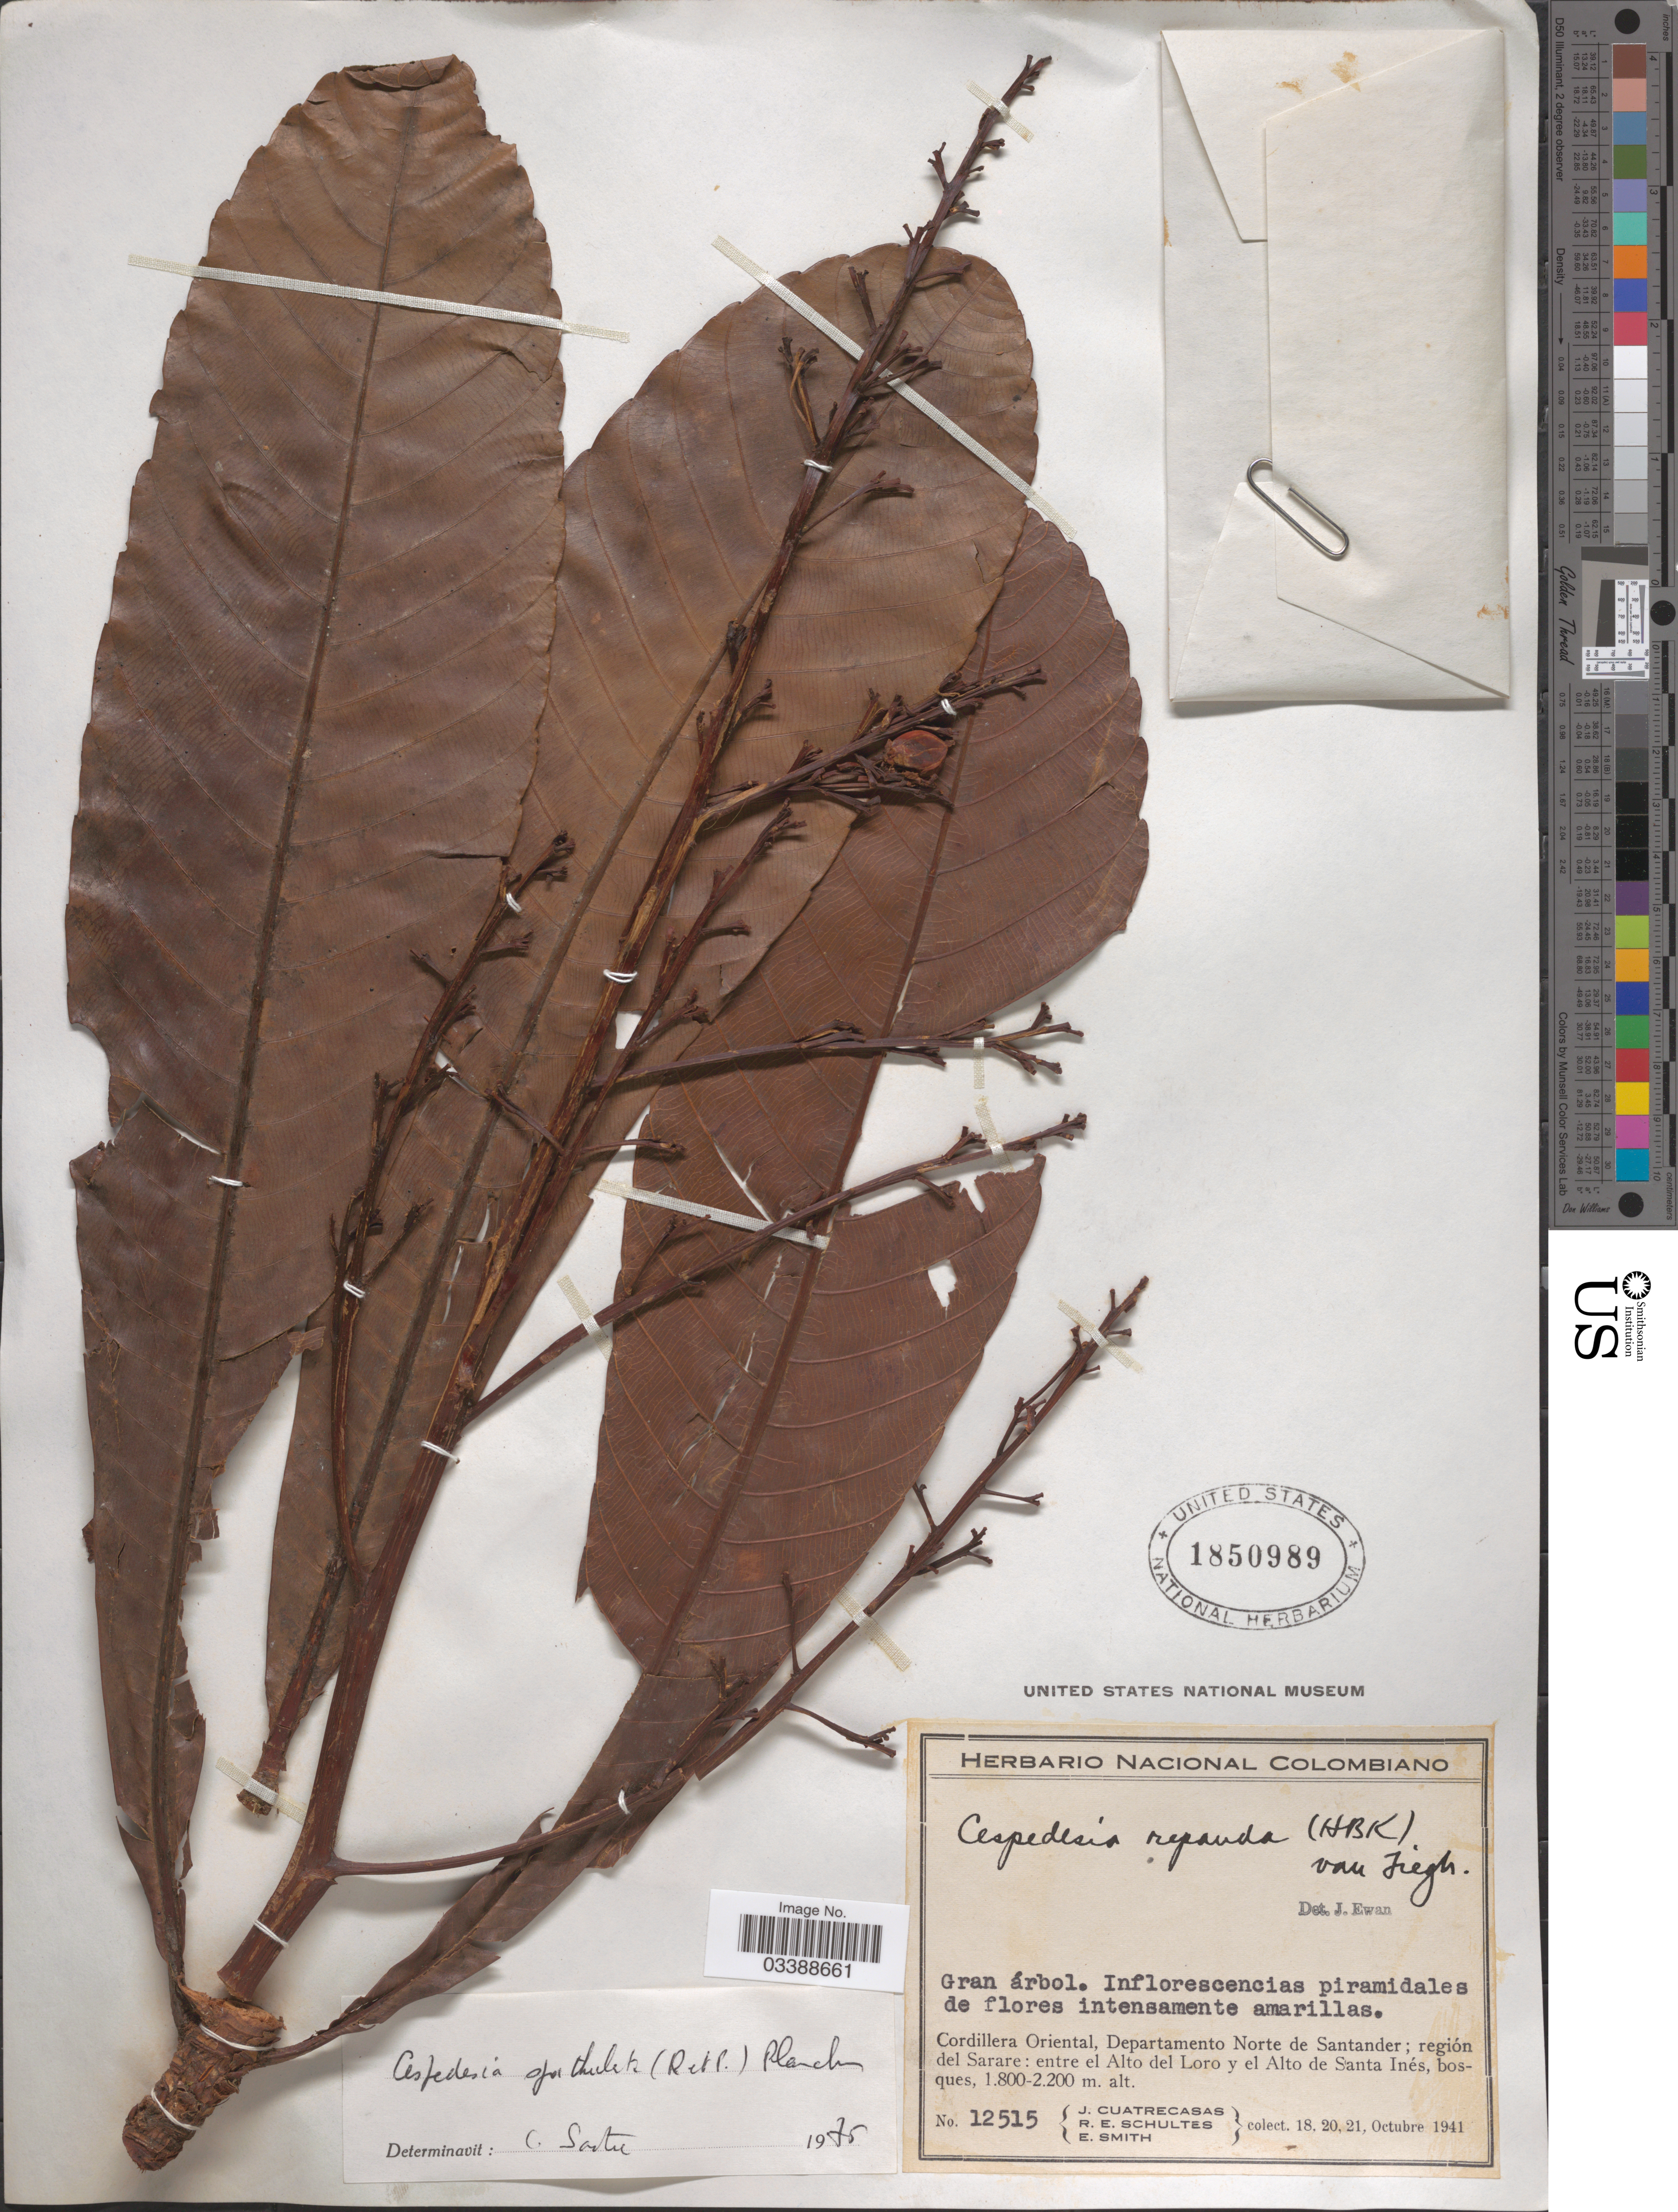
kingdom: Plantae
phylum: Tracheophyta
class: Magnoliopsida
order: Malpighiales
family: Ochnaceae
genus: Cespedesia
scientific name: Cespedesia spathulata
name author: (Ruiz & Pav.) Planch.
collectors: J. Cuatrecasas, R. E. Schultes & E. Smith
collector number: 12515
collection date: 1941-10-18/1941-10-21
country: Colombia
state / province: Norte de Santander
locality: Cordillera Oriental, Departamento Norte de Santander; región del Sarare: entre el Alto del Loro y el Alto de Santa Inés.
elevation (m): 1800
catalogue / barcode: US 1850989